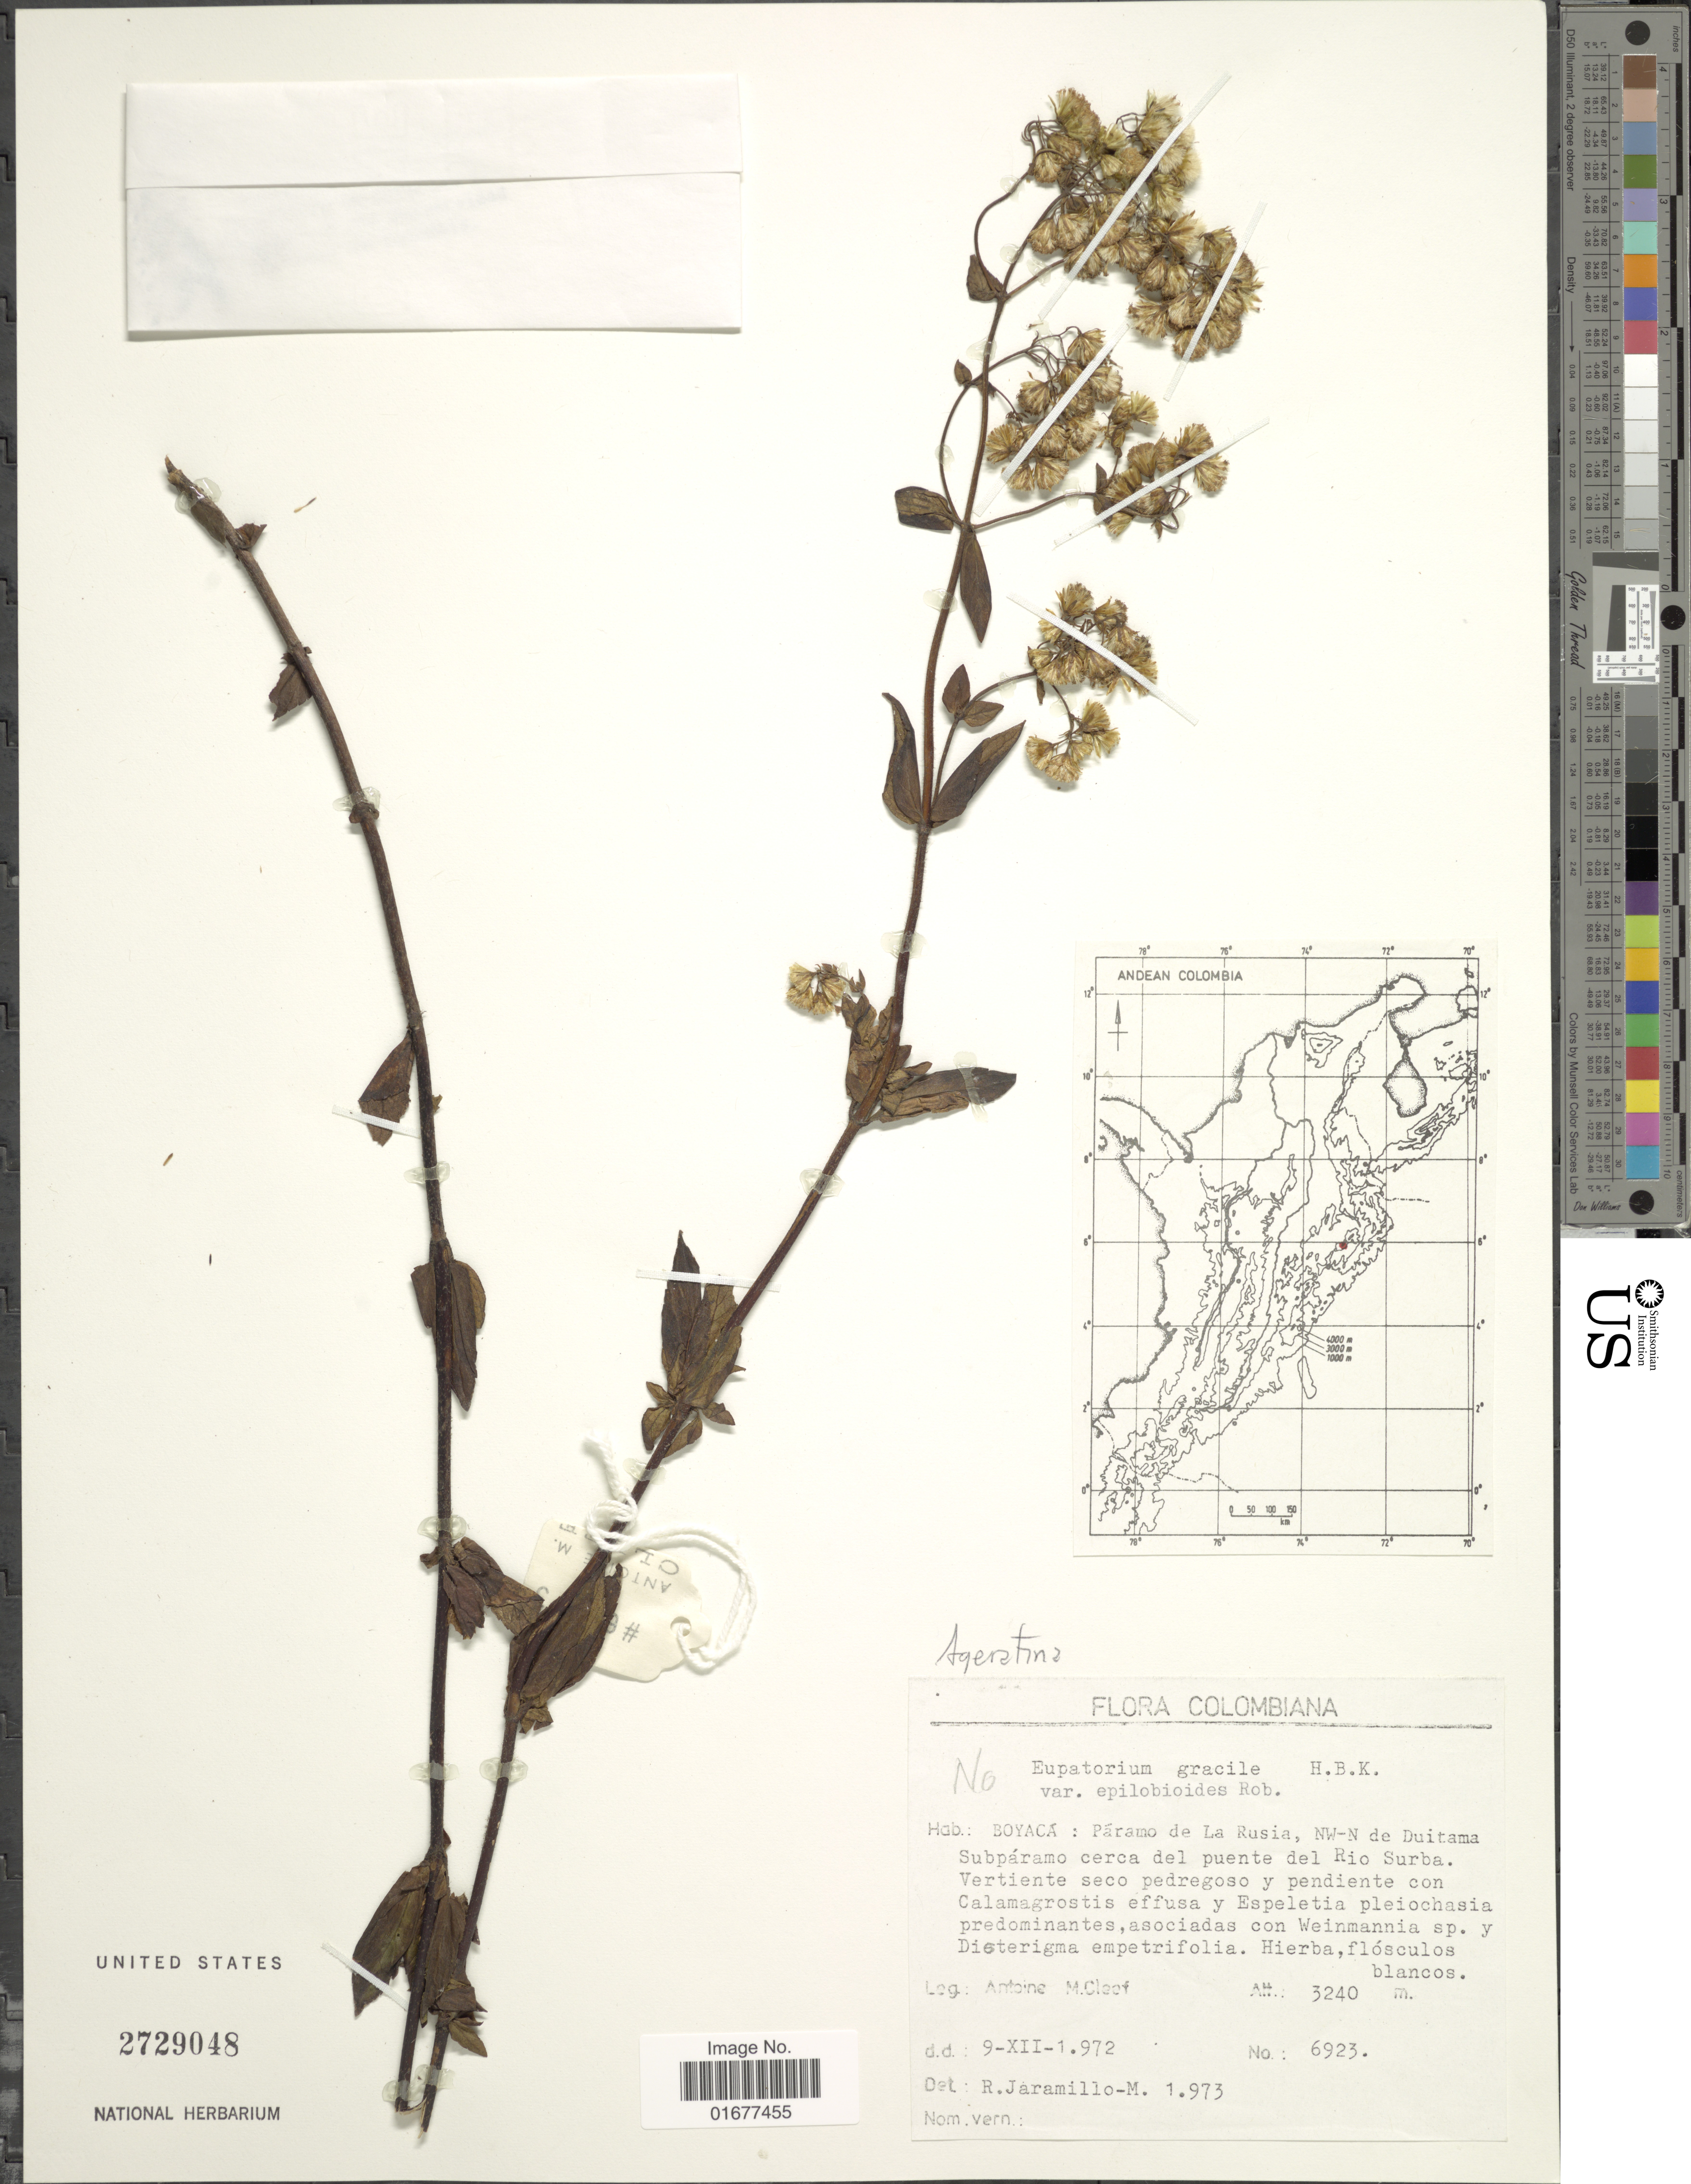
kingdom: Plantae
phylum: Tracheophyta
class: Magnoliopsida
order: Asterales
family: Asteraceae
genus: Ageratina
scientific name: Ageratina gracilis var. epilobioides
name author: (Kunth) R.M. King & H. Rob. ex Luteyn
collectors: A. M. Cleef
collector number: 6923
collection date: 1972-12-09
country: Colombia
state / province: Boyacá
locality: Paramo de La Rusia, NW-N de Duirtama Subparamo cerca del puente del Rio Surba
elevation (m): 3240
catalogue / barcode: US 2729048